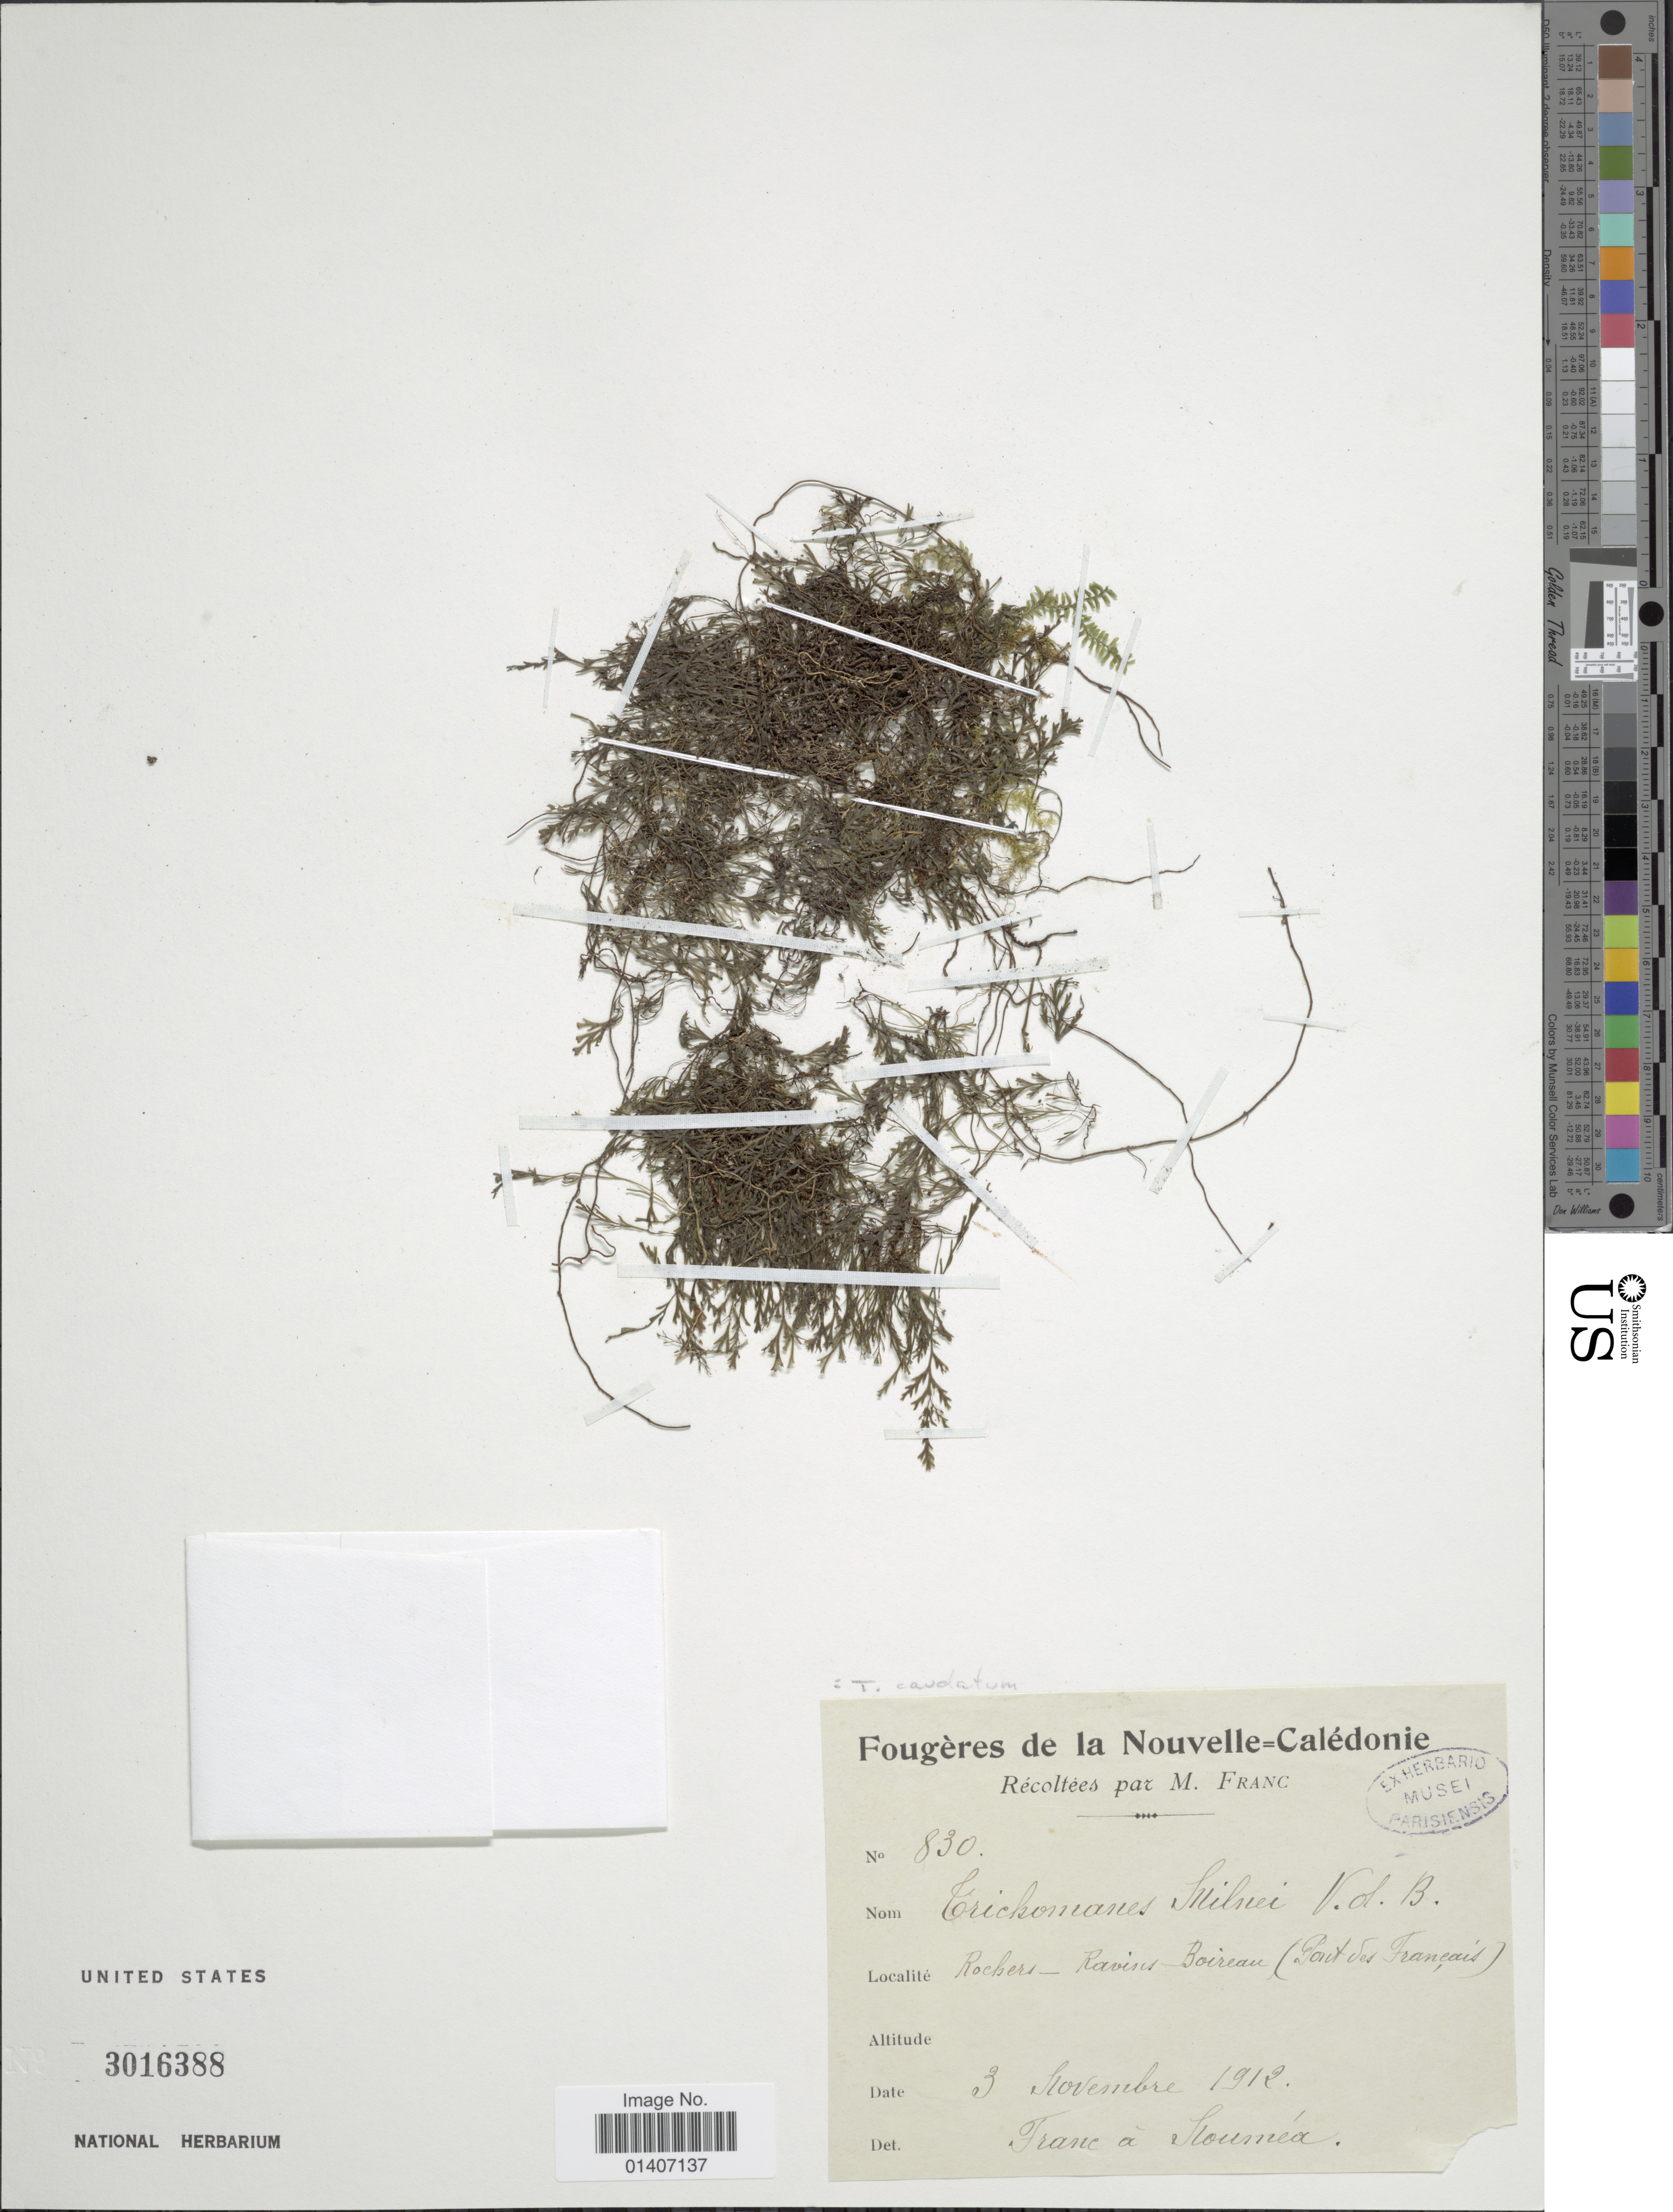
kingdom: Plantae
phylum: Tracheophyta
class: Polypodiopsida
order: Hymenophyllales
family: Hymenophyllaceae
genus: Abrodictyum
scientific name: Abrodictyum caudatum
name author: (Brack.) Ebihara & K. Iwats.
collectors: M. Franc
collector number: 830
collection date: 1912-11-03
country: New Caledonia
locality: Rochers Ravins Boireau(Pont des Francais)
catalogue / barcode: US 3016388